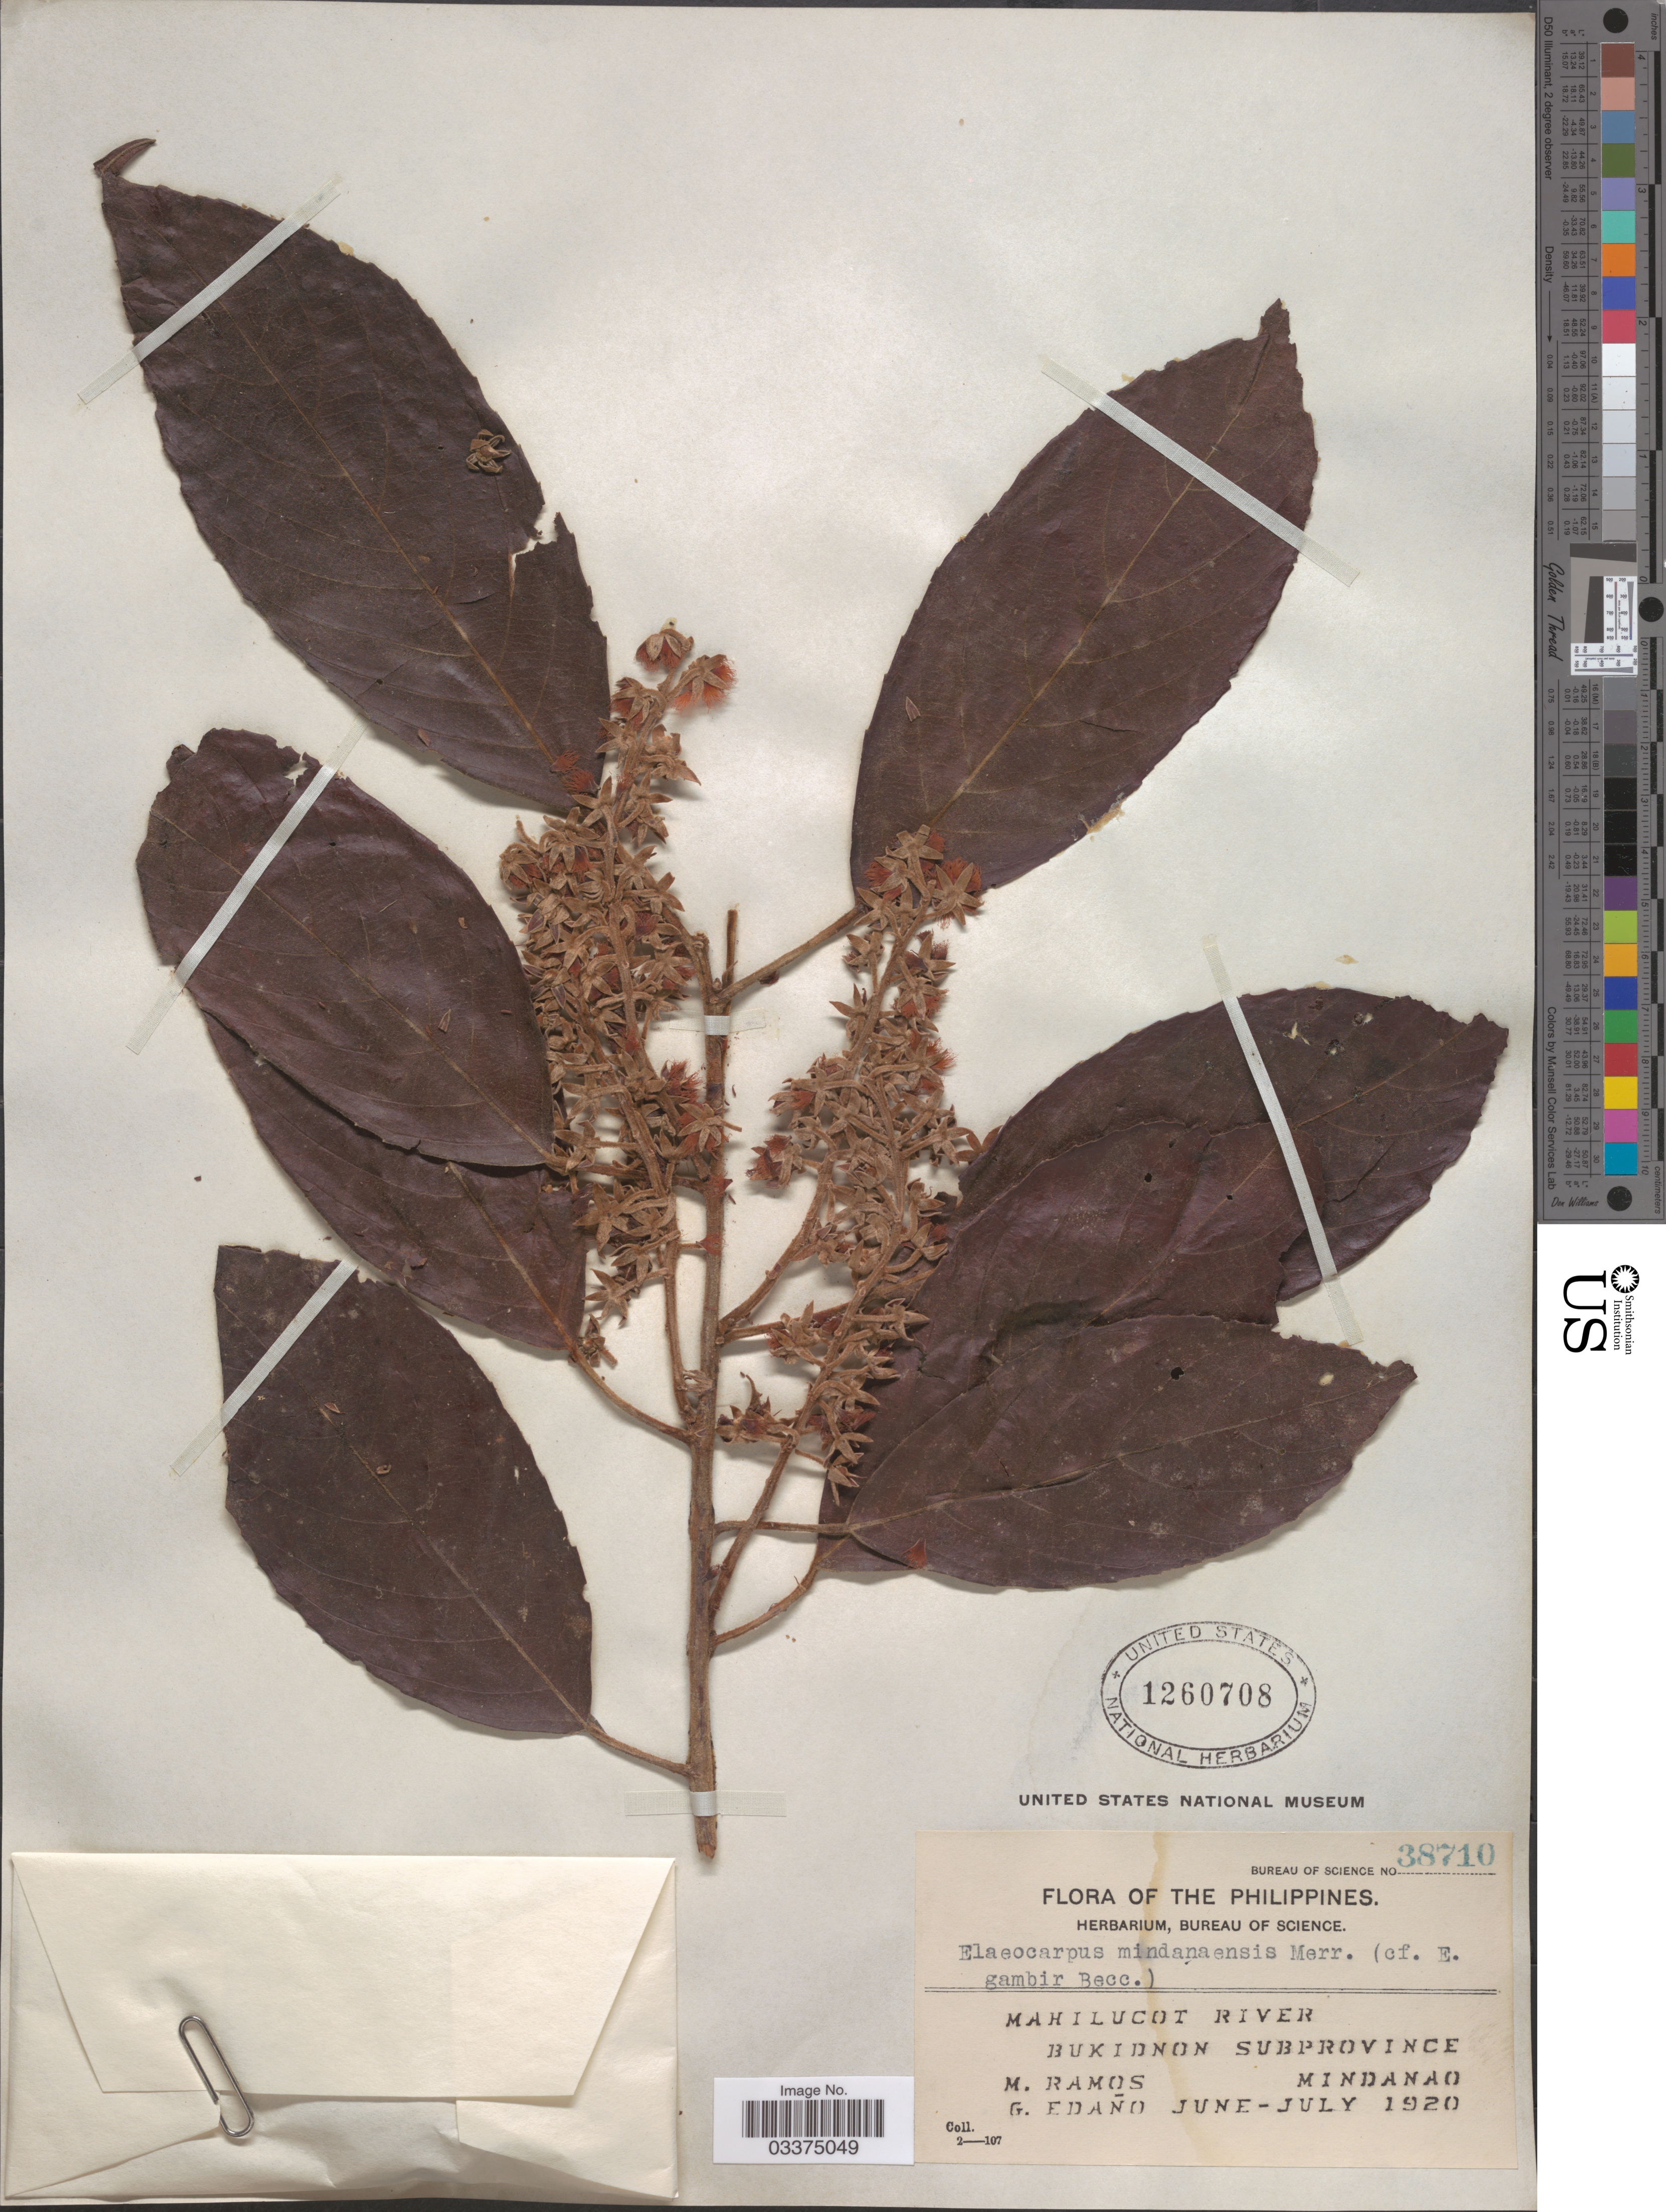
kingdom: Plantae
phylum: Tracheophyta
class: Magnoliopsida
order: Oxalidales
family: Elaeocarpaceae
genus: Elaeocarpus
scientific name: Elaeocarpus mindanaensis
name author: Merr.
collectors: M. Ramos & G. Edaño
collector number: Bureau of Science 38710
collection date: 1920-06/1920-07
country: Philippines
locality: Mahilucot River. Bukidnon Subprovince. Mindanao.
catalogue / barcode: US 1260708